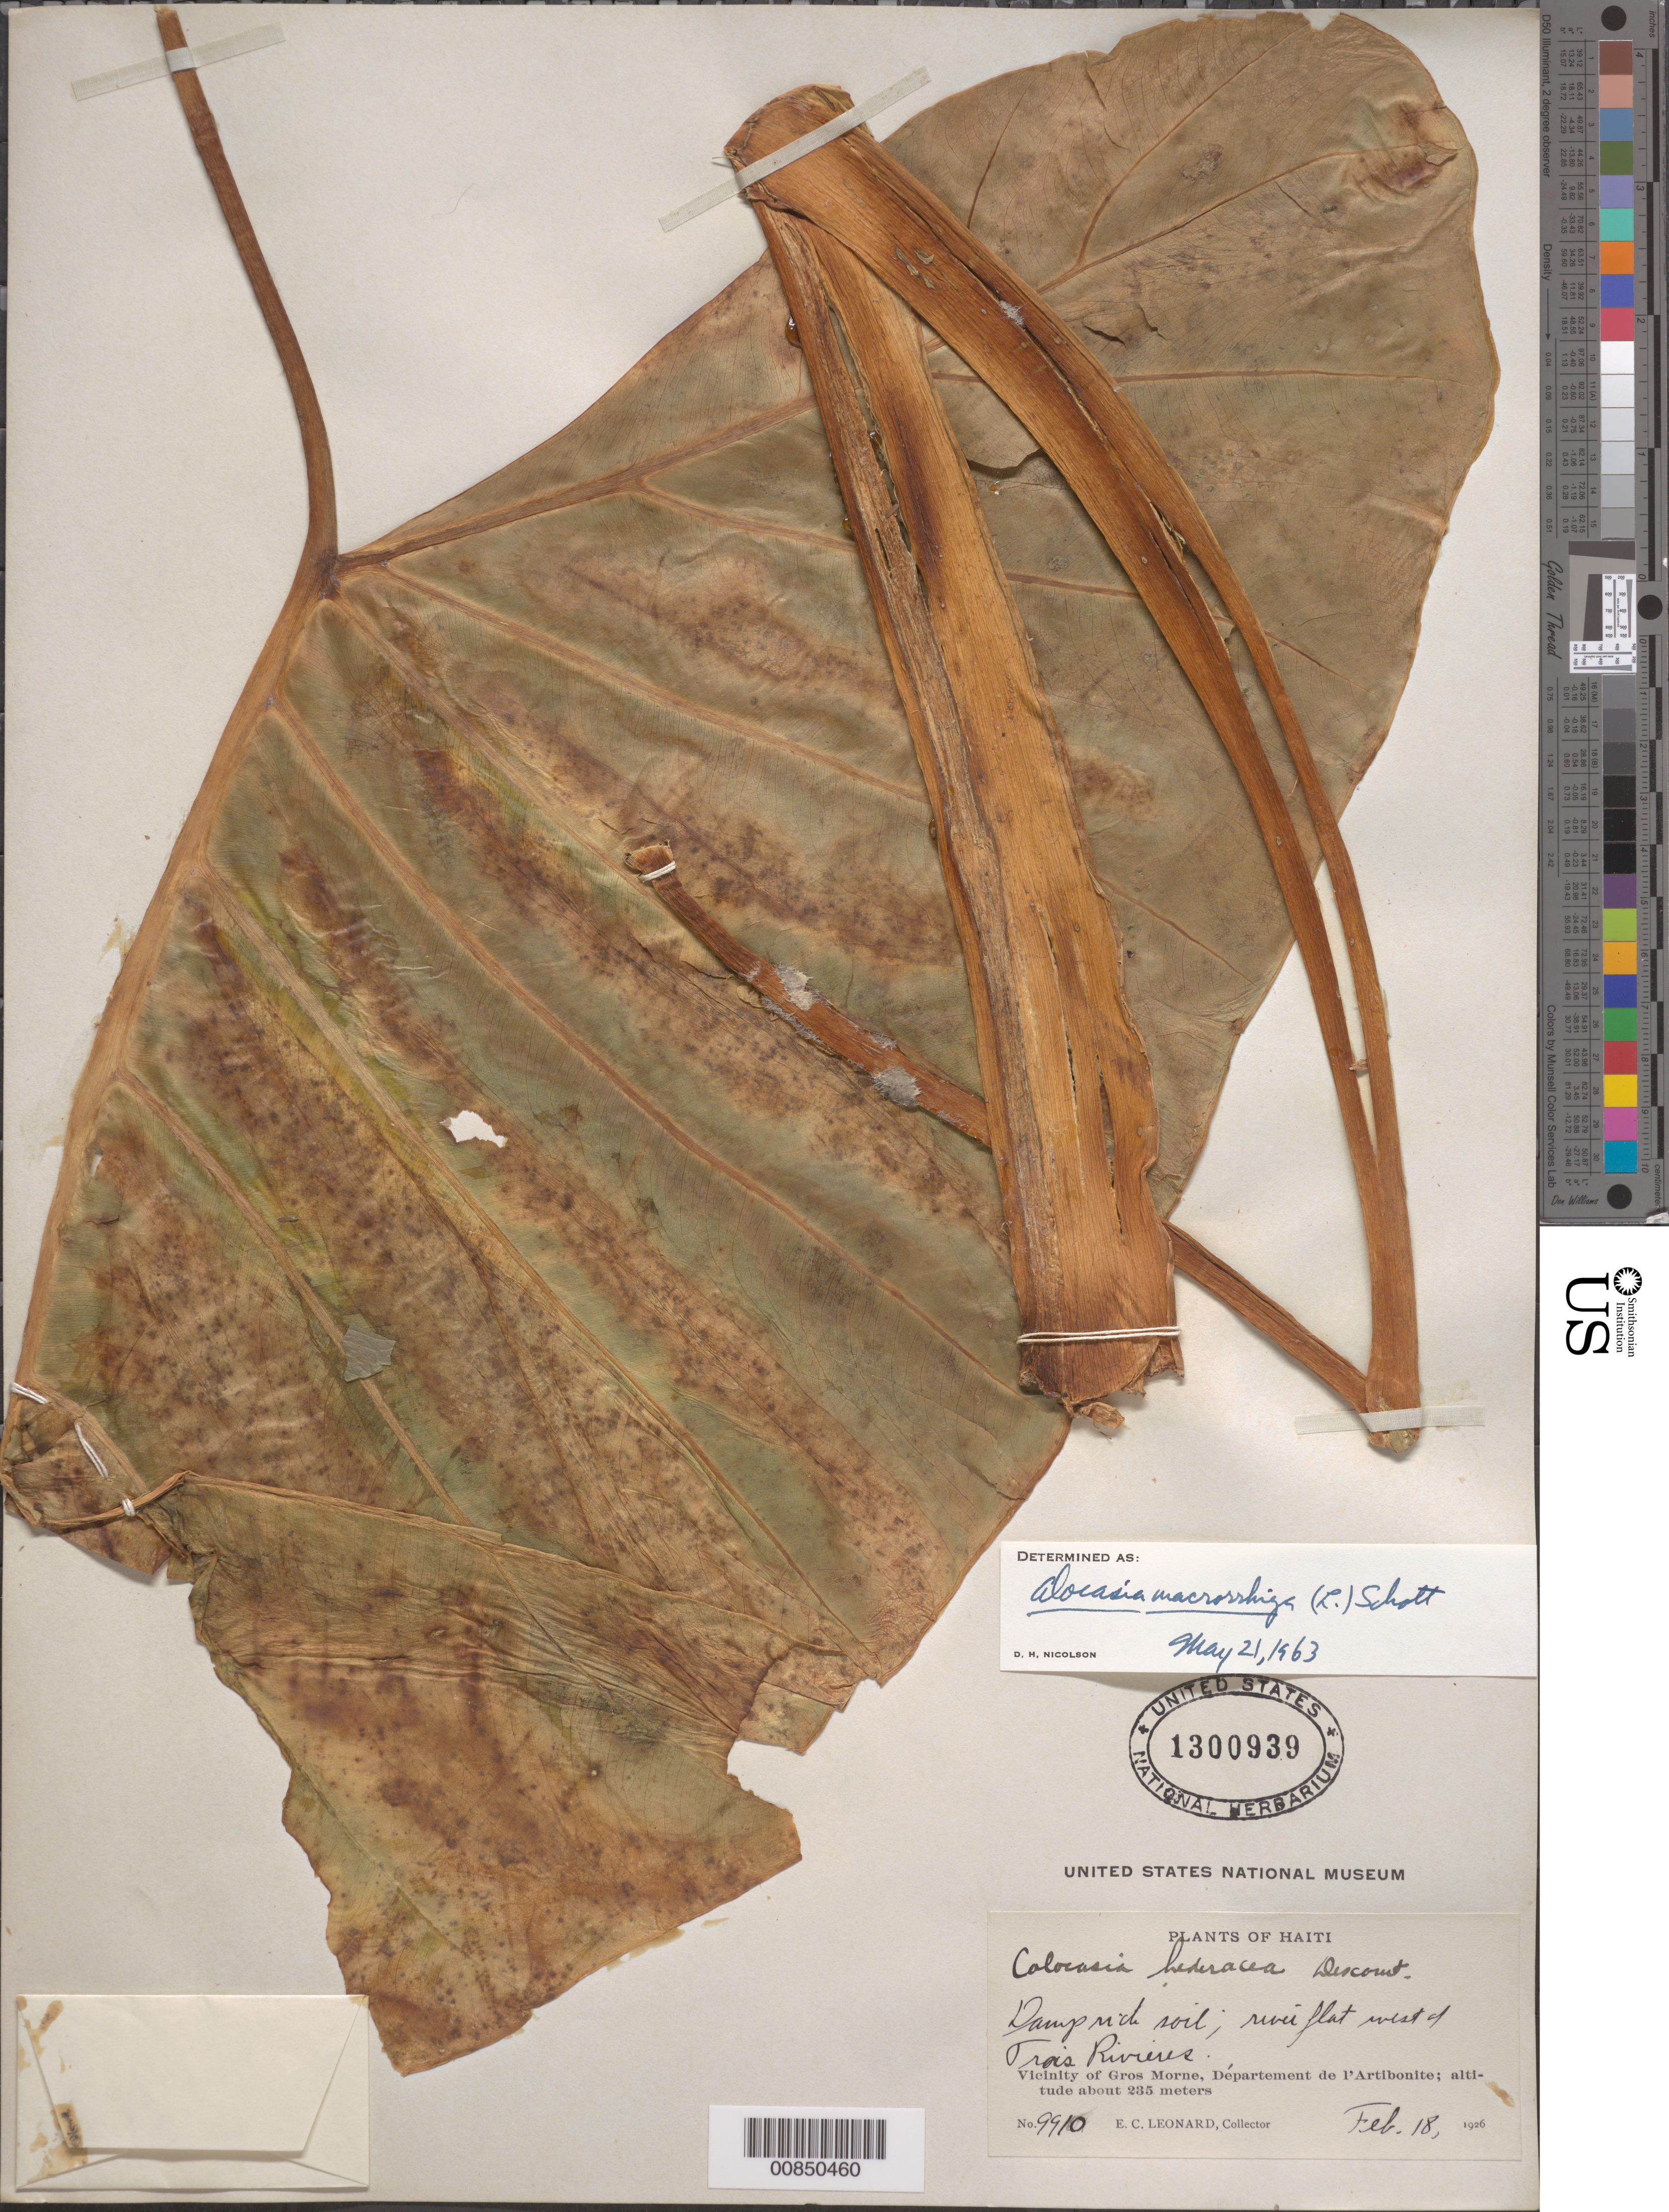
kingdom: Plantae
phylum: Tracheophyta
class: Liliopsida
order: Alismatales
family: Araceae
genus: Alocasia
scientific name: Alocasia macrorrhizos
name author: (L.) G. Don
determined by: Nicolson, Dan H.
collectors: E. C. Leonard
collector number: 9910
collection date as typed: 18 Feb 1926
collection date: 1926-02-18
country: Haiti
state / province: Artibonite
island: Hispaniola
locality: Vicinity of Gros Morne, river flat W of Trois Rivières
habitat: Damp rich soil of river flat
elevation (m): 235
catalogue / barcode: US 1300939